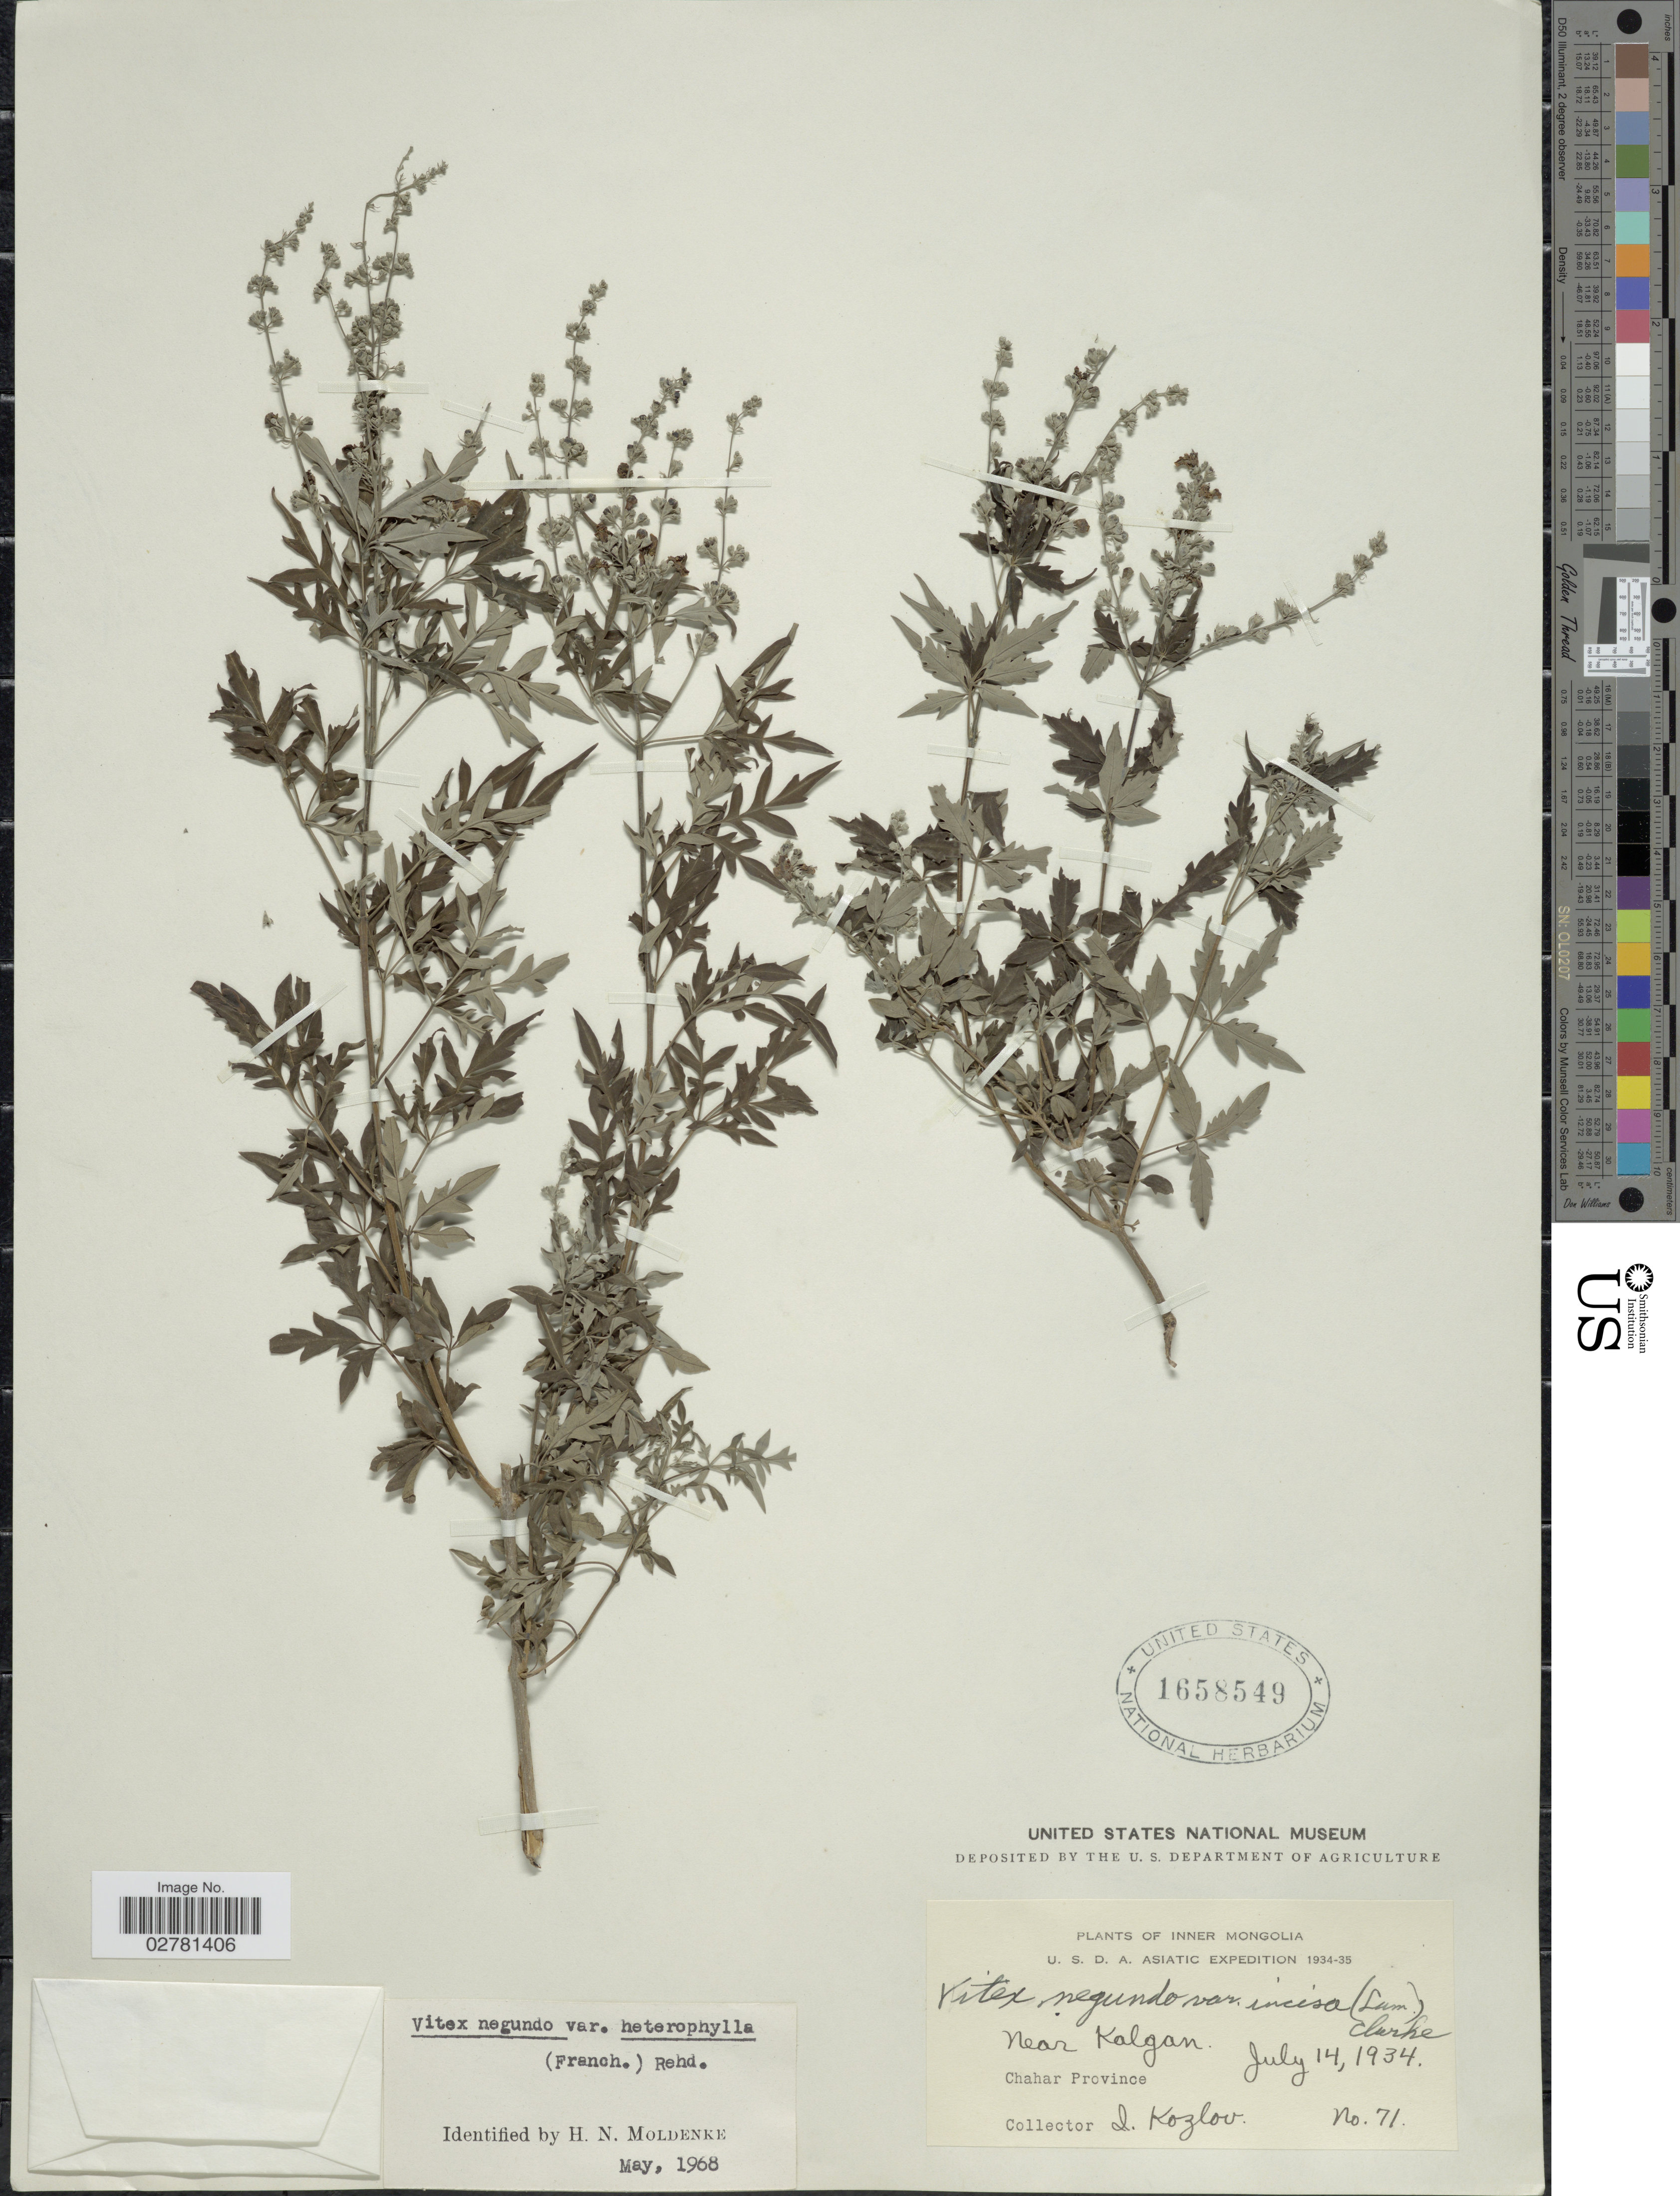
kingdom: Plantae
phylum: Tracheophyta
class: Magnoliopsida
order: Lamiales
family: Lamiaceae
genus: Vitex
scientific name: Vitex negundo var. heterophylla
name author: (Franch.) Rehder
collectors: I. Kozlov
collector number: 71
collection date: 1934-07-14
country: China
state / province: Nei Monggol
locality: Inner Mongolia. Near Kalgan. Chahar Province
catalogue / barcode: US 1658549